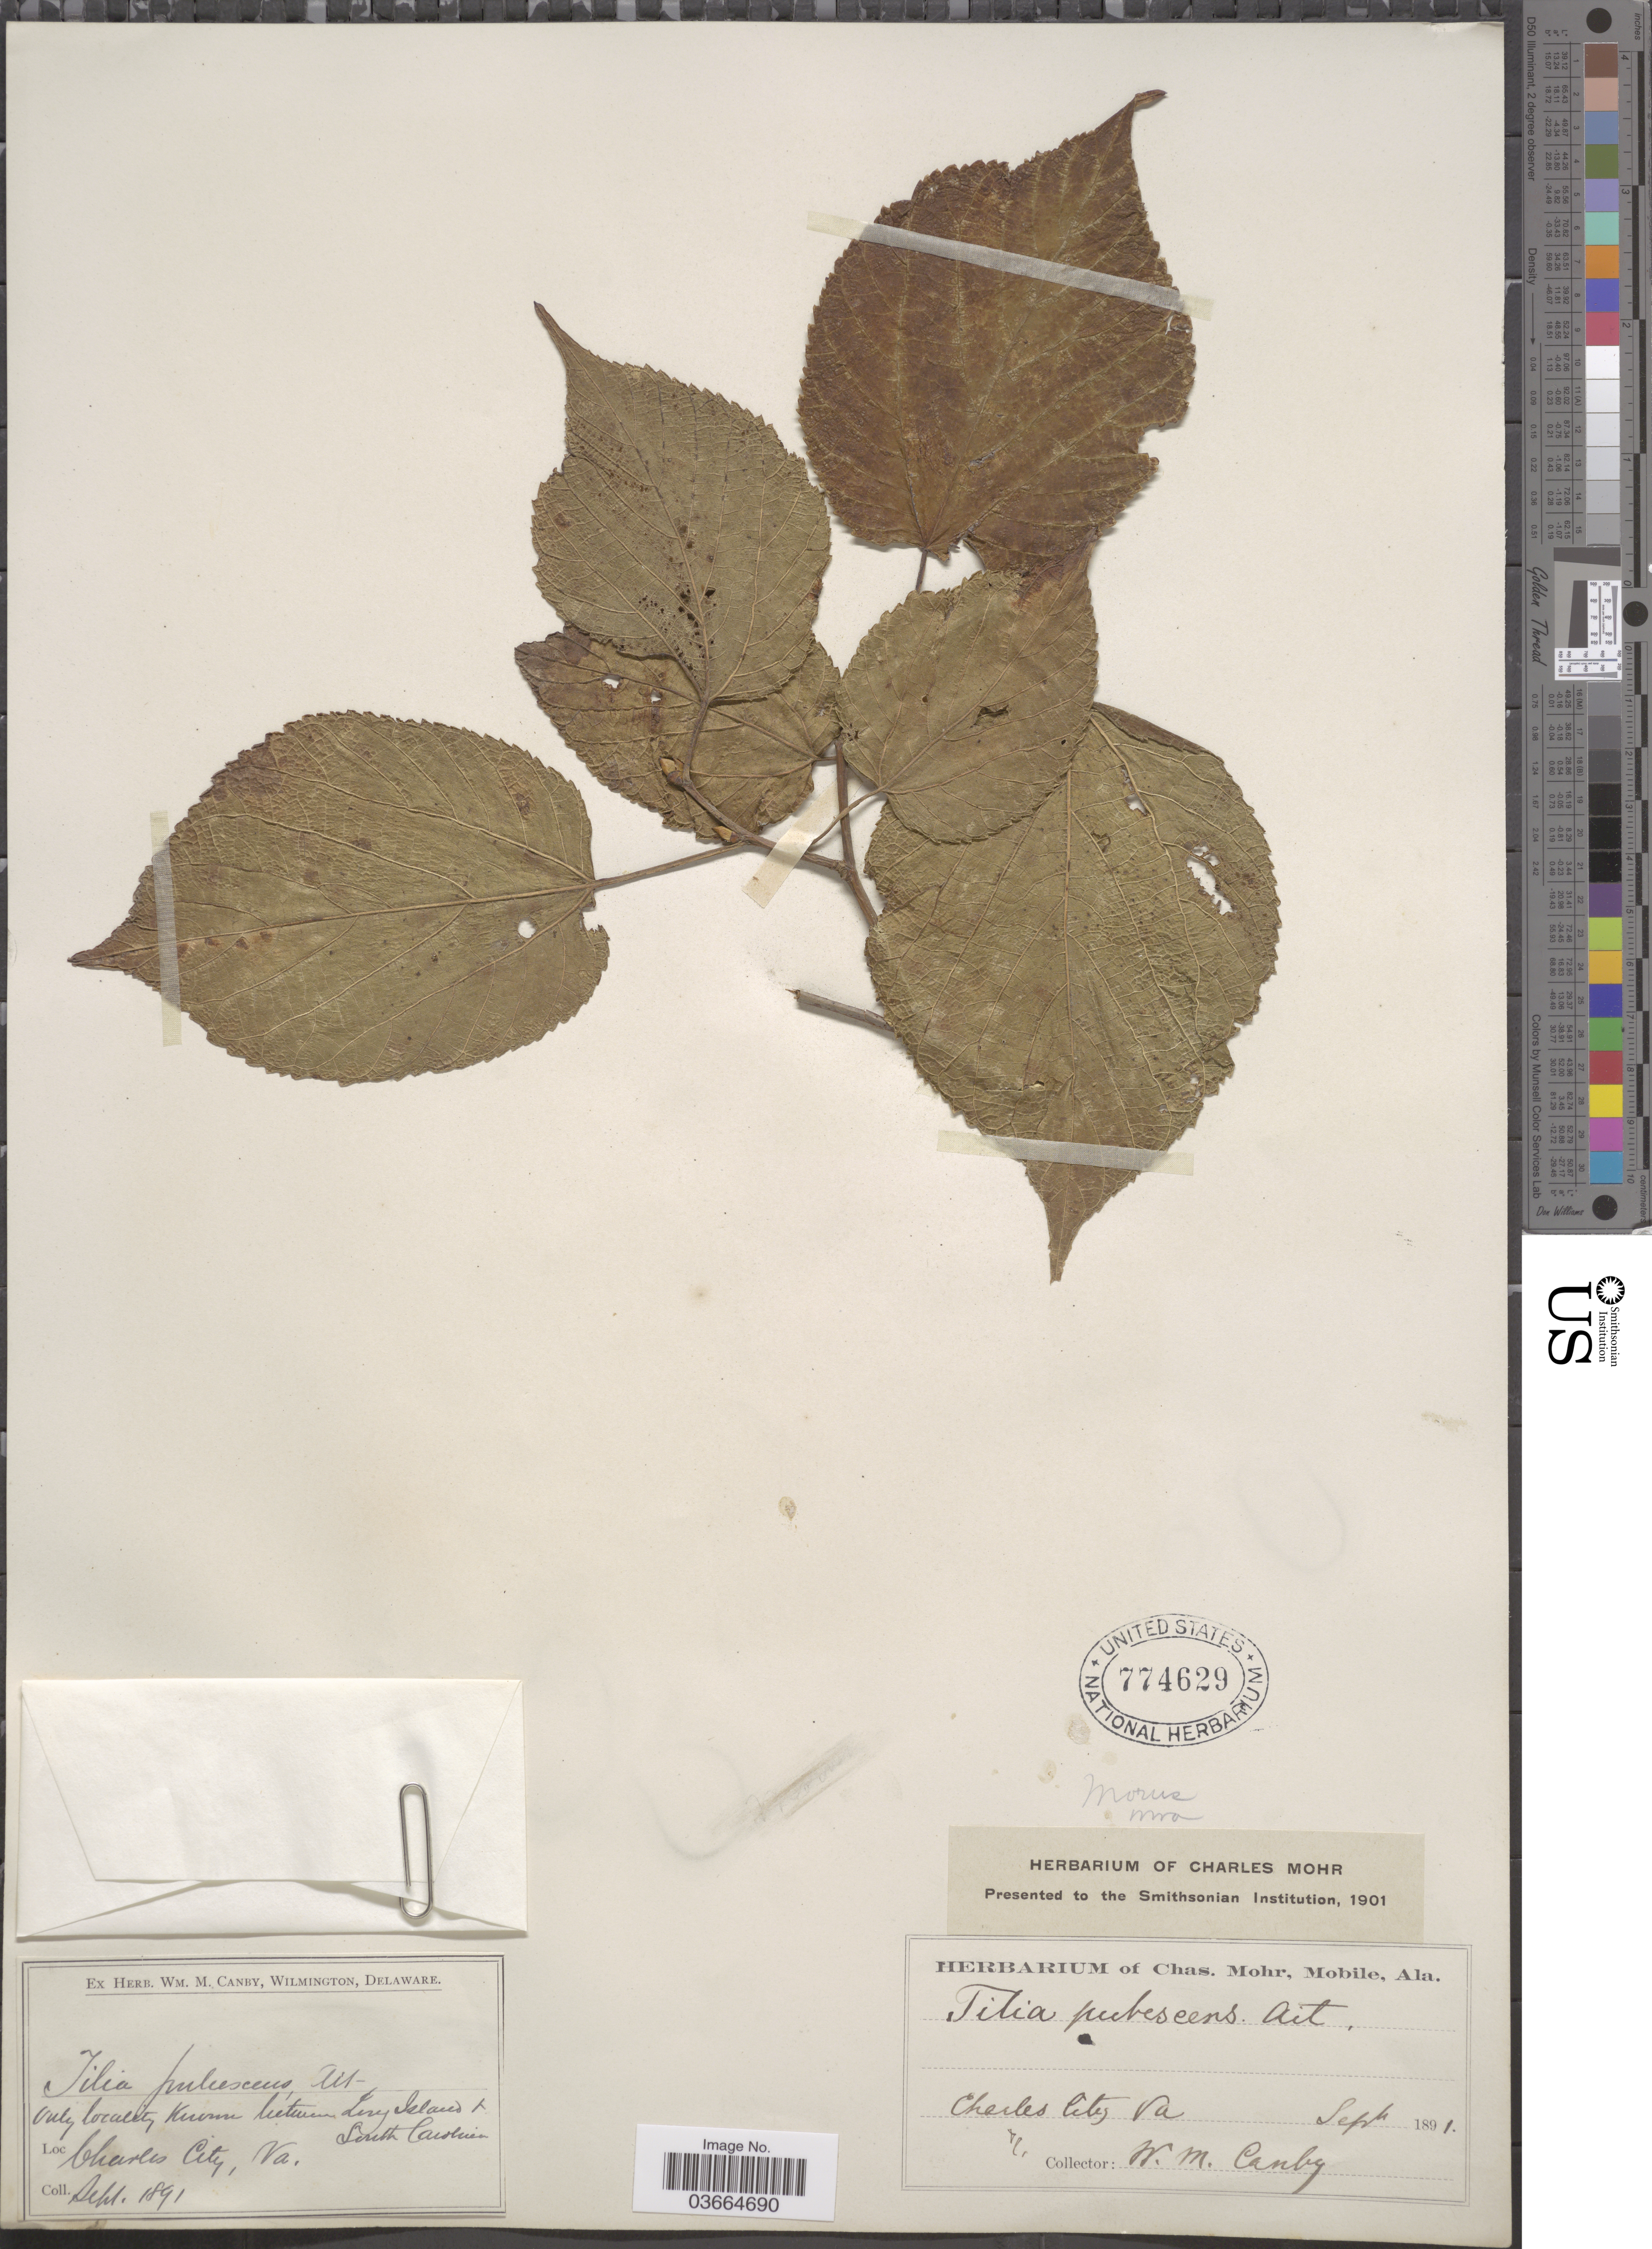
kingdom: Plantae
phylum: Tracheophyta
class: Magnoliopsida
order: Rosales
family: Moraceae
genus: Morus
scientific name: Morus rubra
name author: L.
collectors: W. M. Canby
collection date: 1891-09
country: United States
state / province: Virginia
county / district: Charles City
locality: Charles City.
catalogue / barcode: US 774629